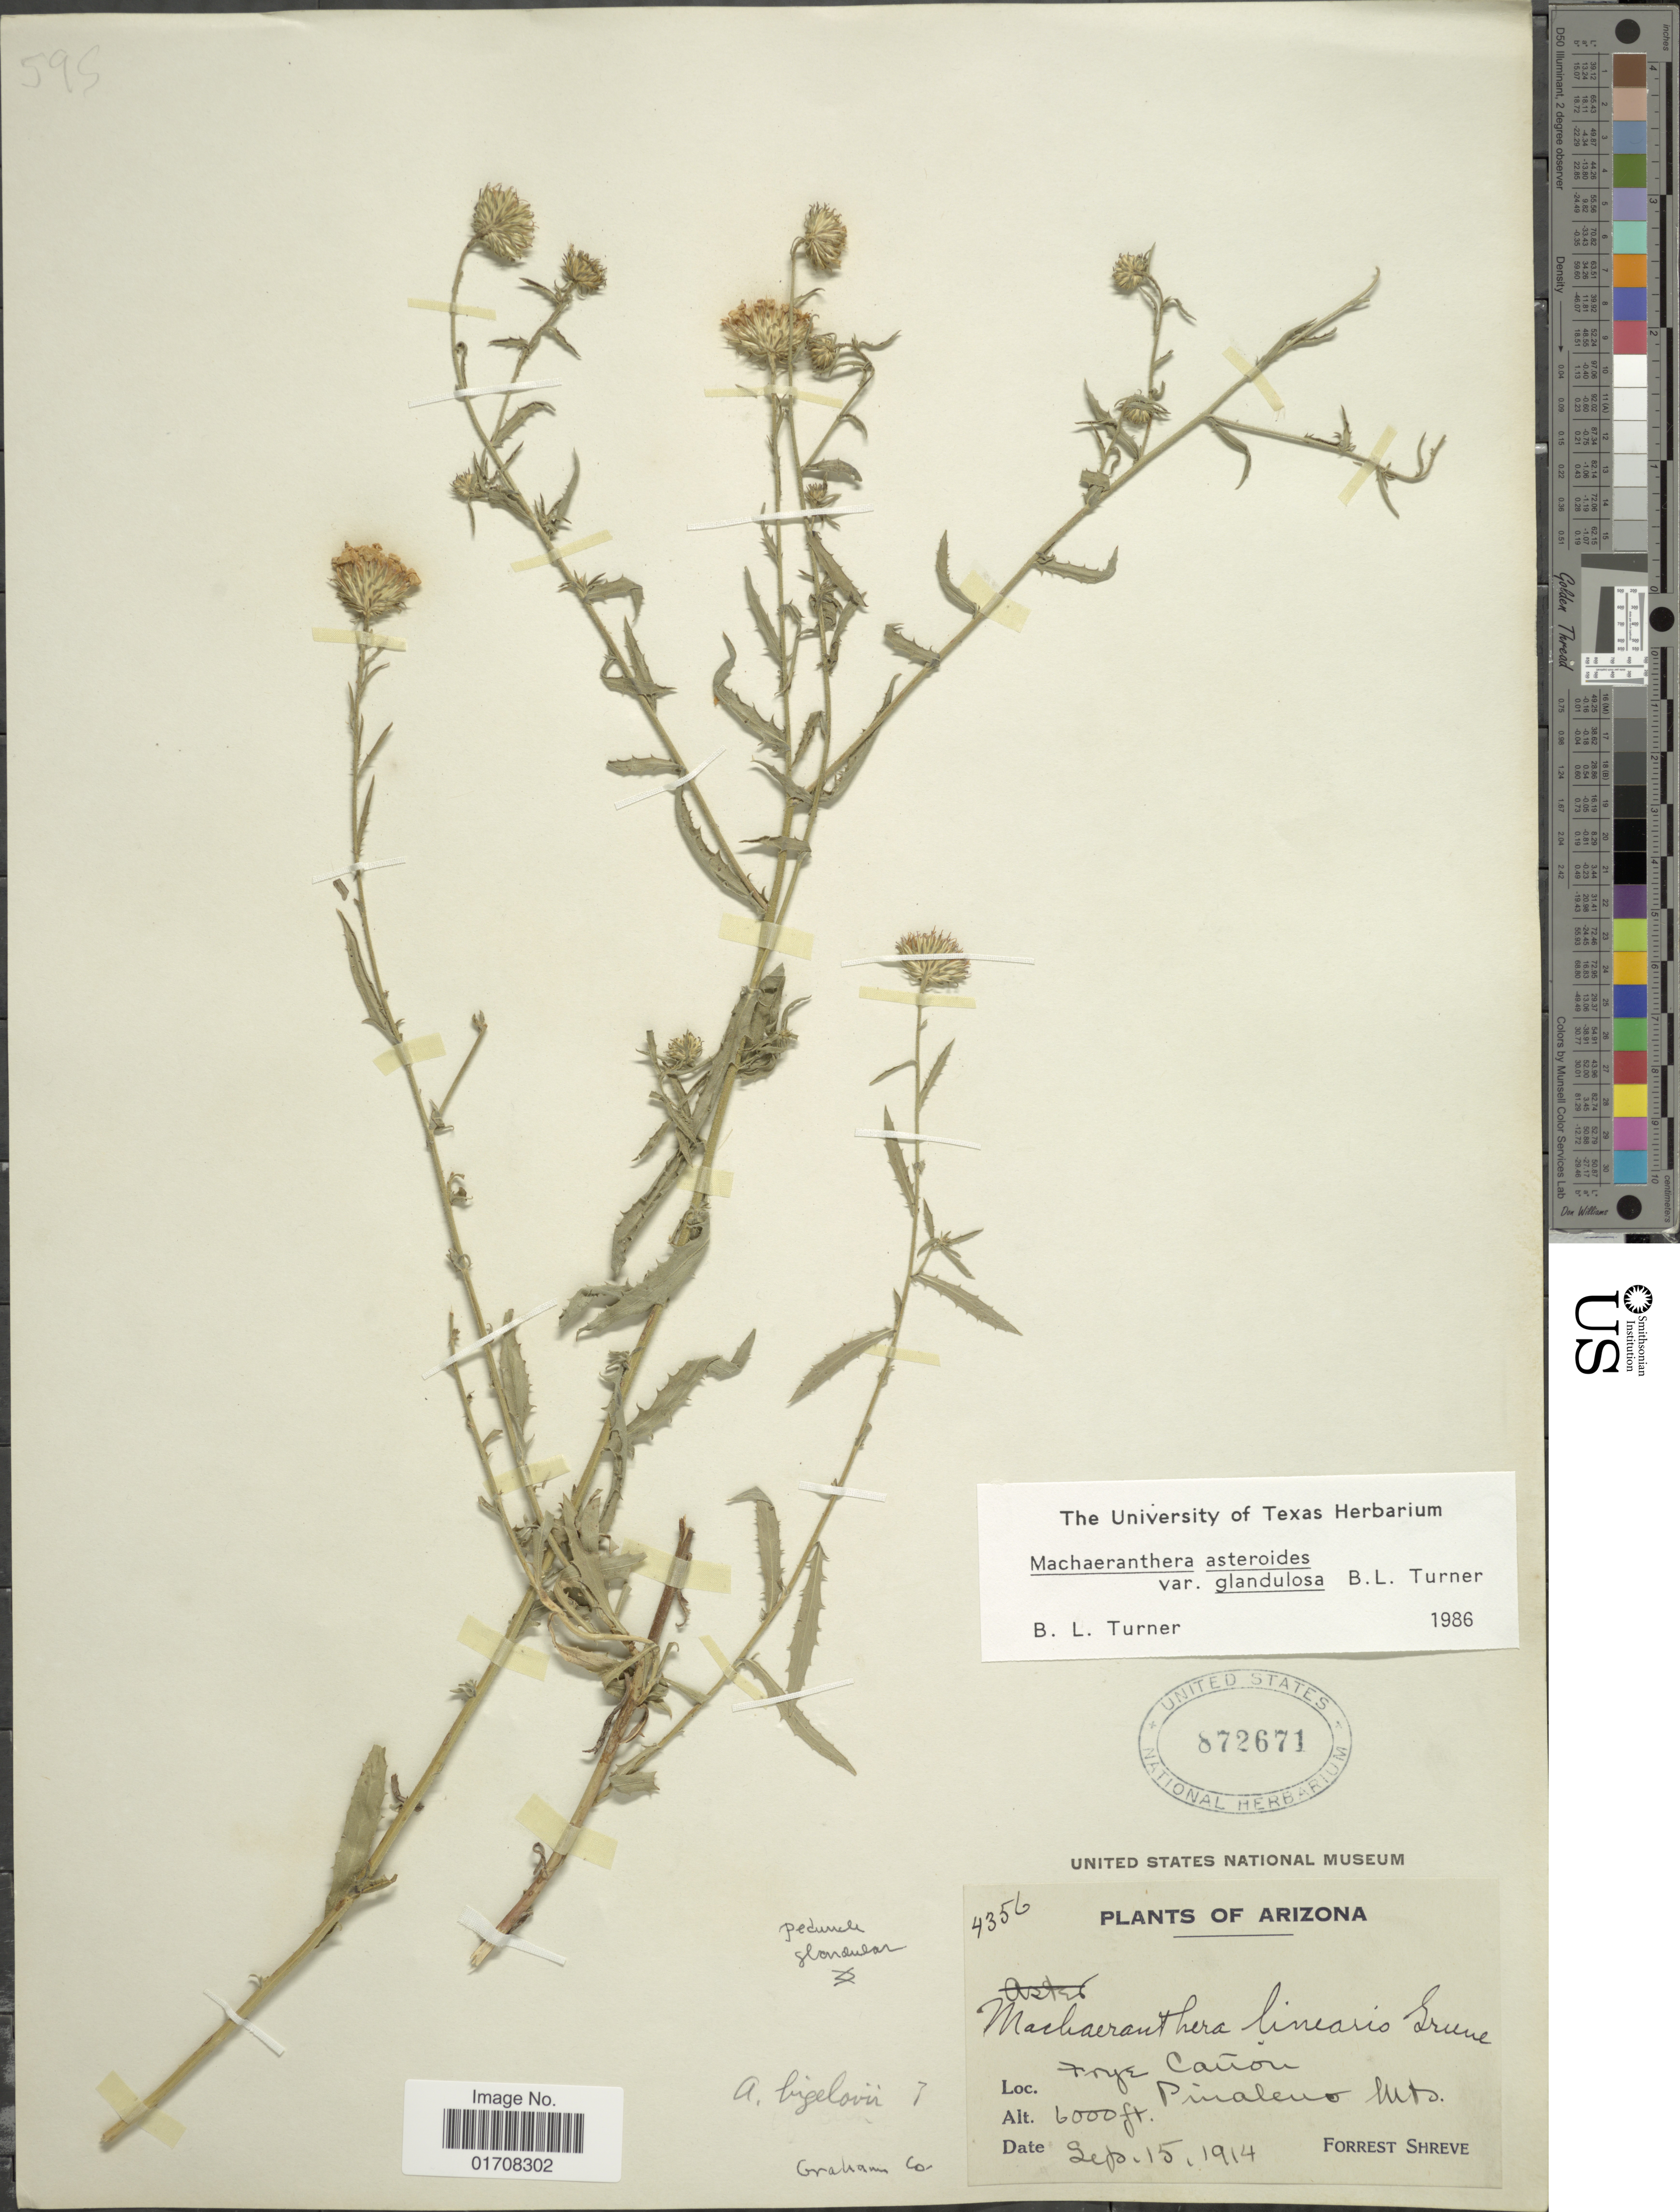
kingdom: Plantae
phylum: Tracheophyta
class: Magnoliopsida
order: Asterales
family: Asteraceae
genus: Machaeranthera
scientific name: Machaeranthera asteroides var. glandulosa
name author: (Torr.) Greene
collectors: F. Shreve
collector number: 4356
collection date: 1914-09-15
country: United States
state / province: Arizona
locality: Frye Canon, Pinaleno Mts., Graham Co.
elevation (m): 1829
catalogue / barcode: US 872671